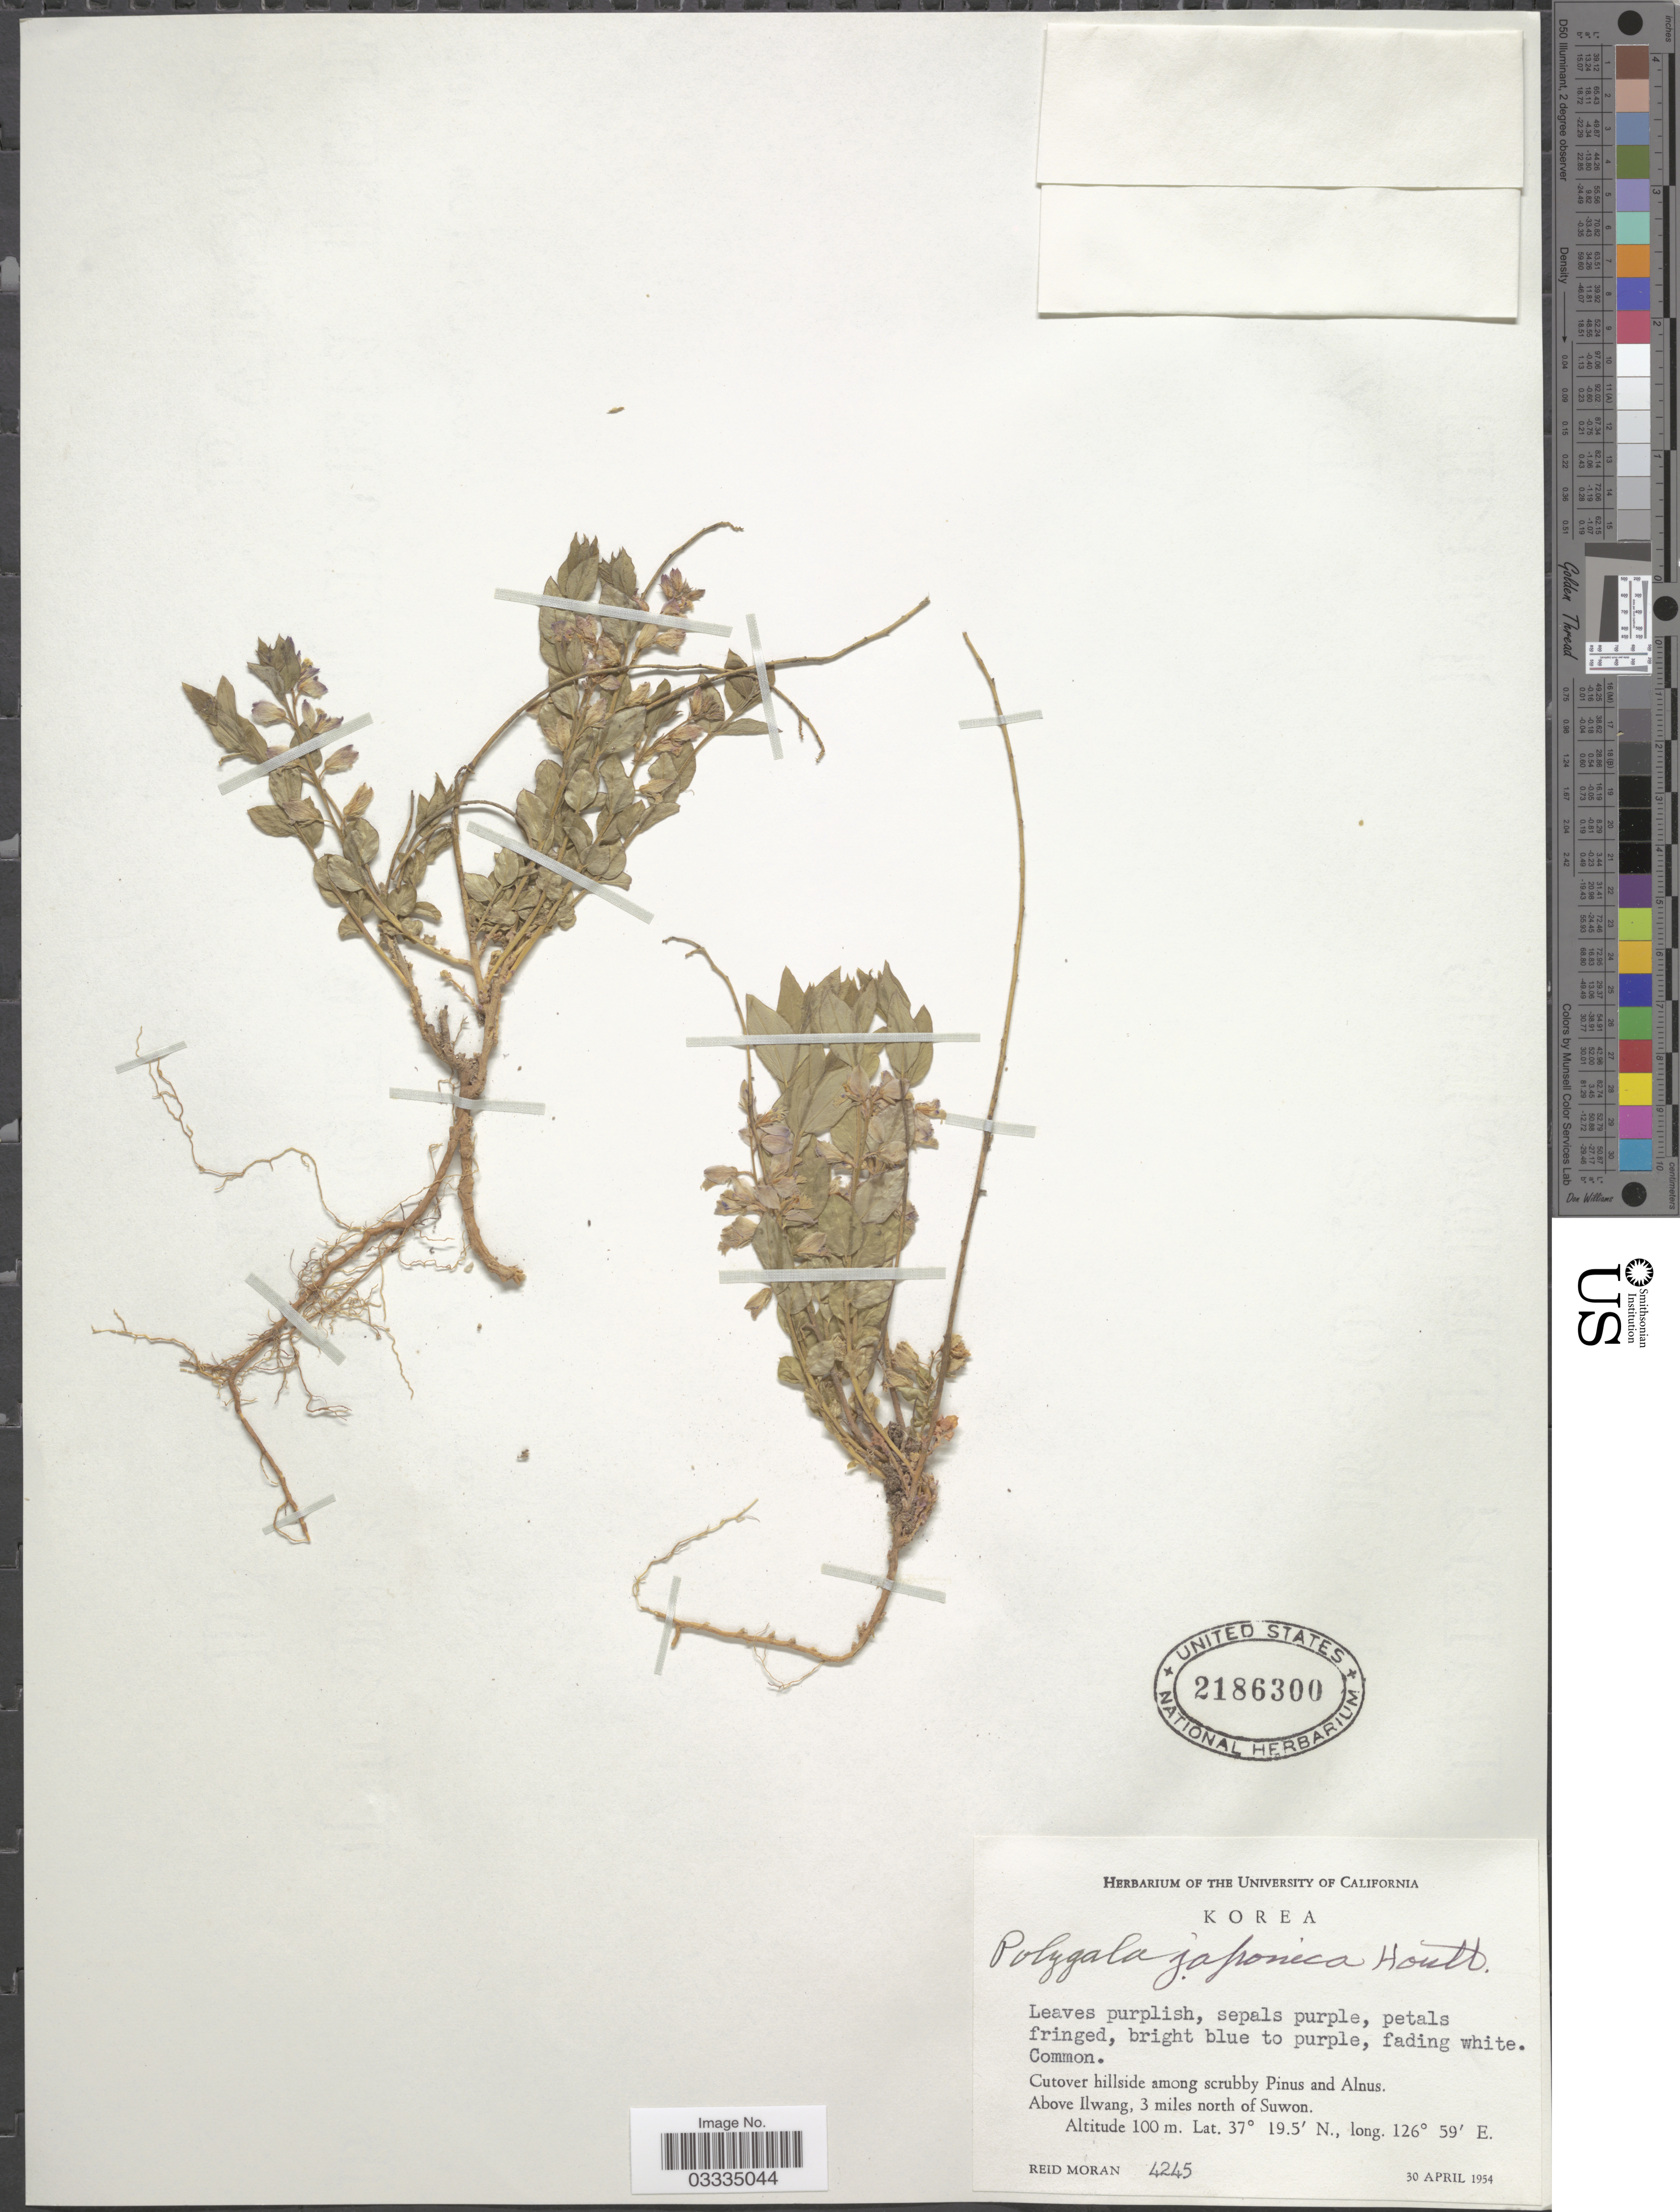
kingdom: Plantae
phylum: Tracheophyta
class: Magnoliopsida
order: Fabales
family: Polygalaceae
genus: Polygala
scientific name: Polygala japonica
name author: Houtt.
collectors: R. Moran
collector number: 4245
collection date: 1954-04-30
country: South Korea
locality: Above Ilwang, 3 miles north of Suwon.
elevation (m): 100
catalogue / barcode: US 2186300